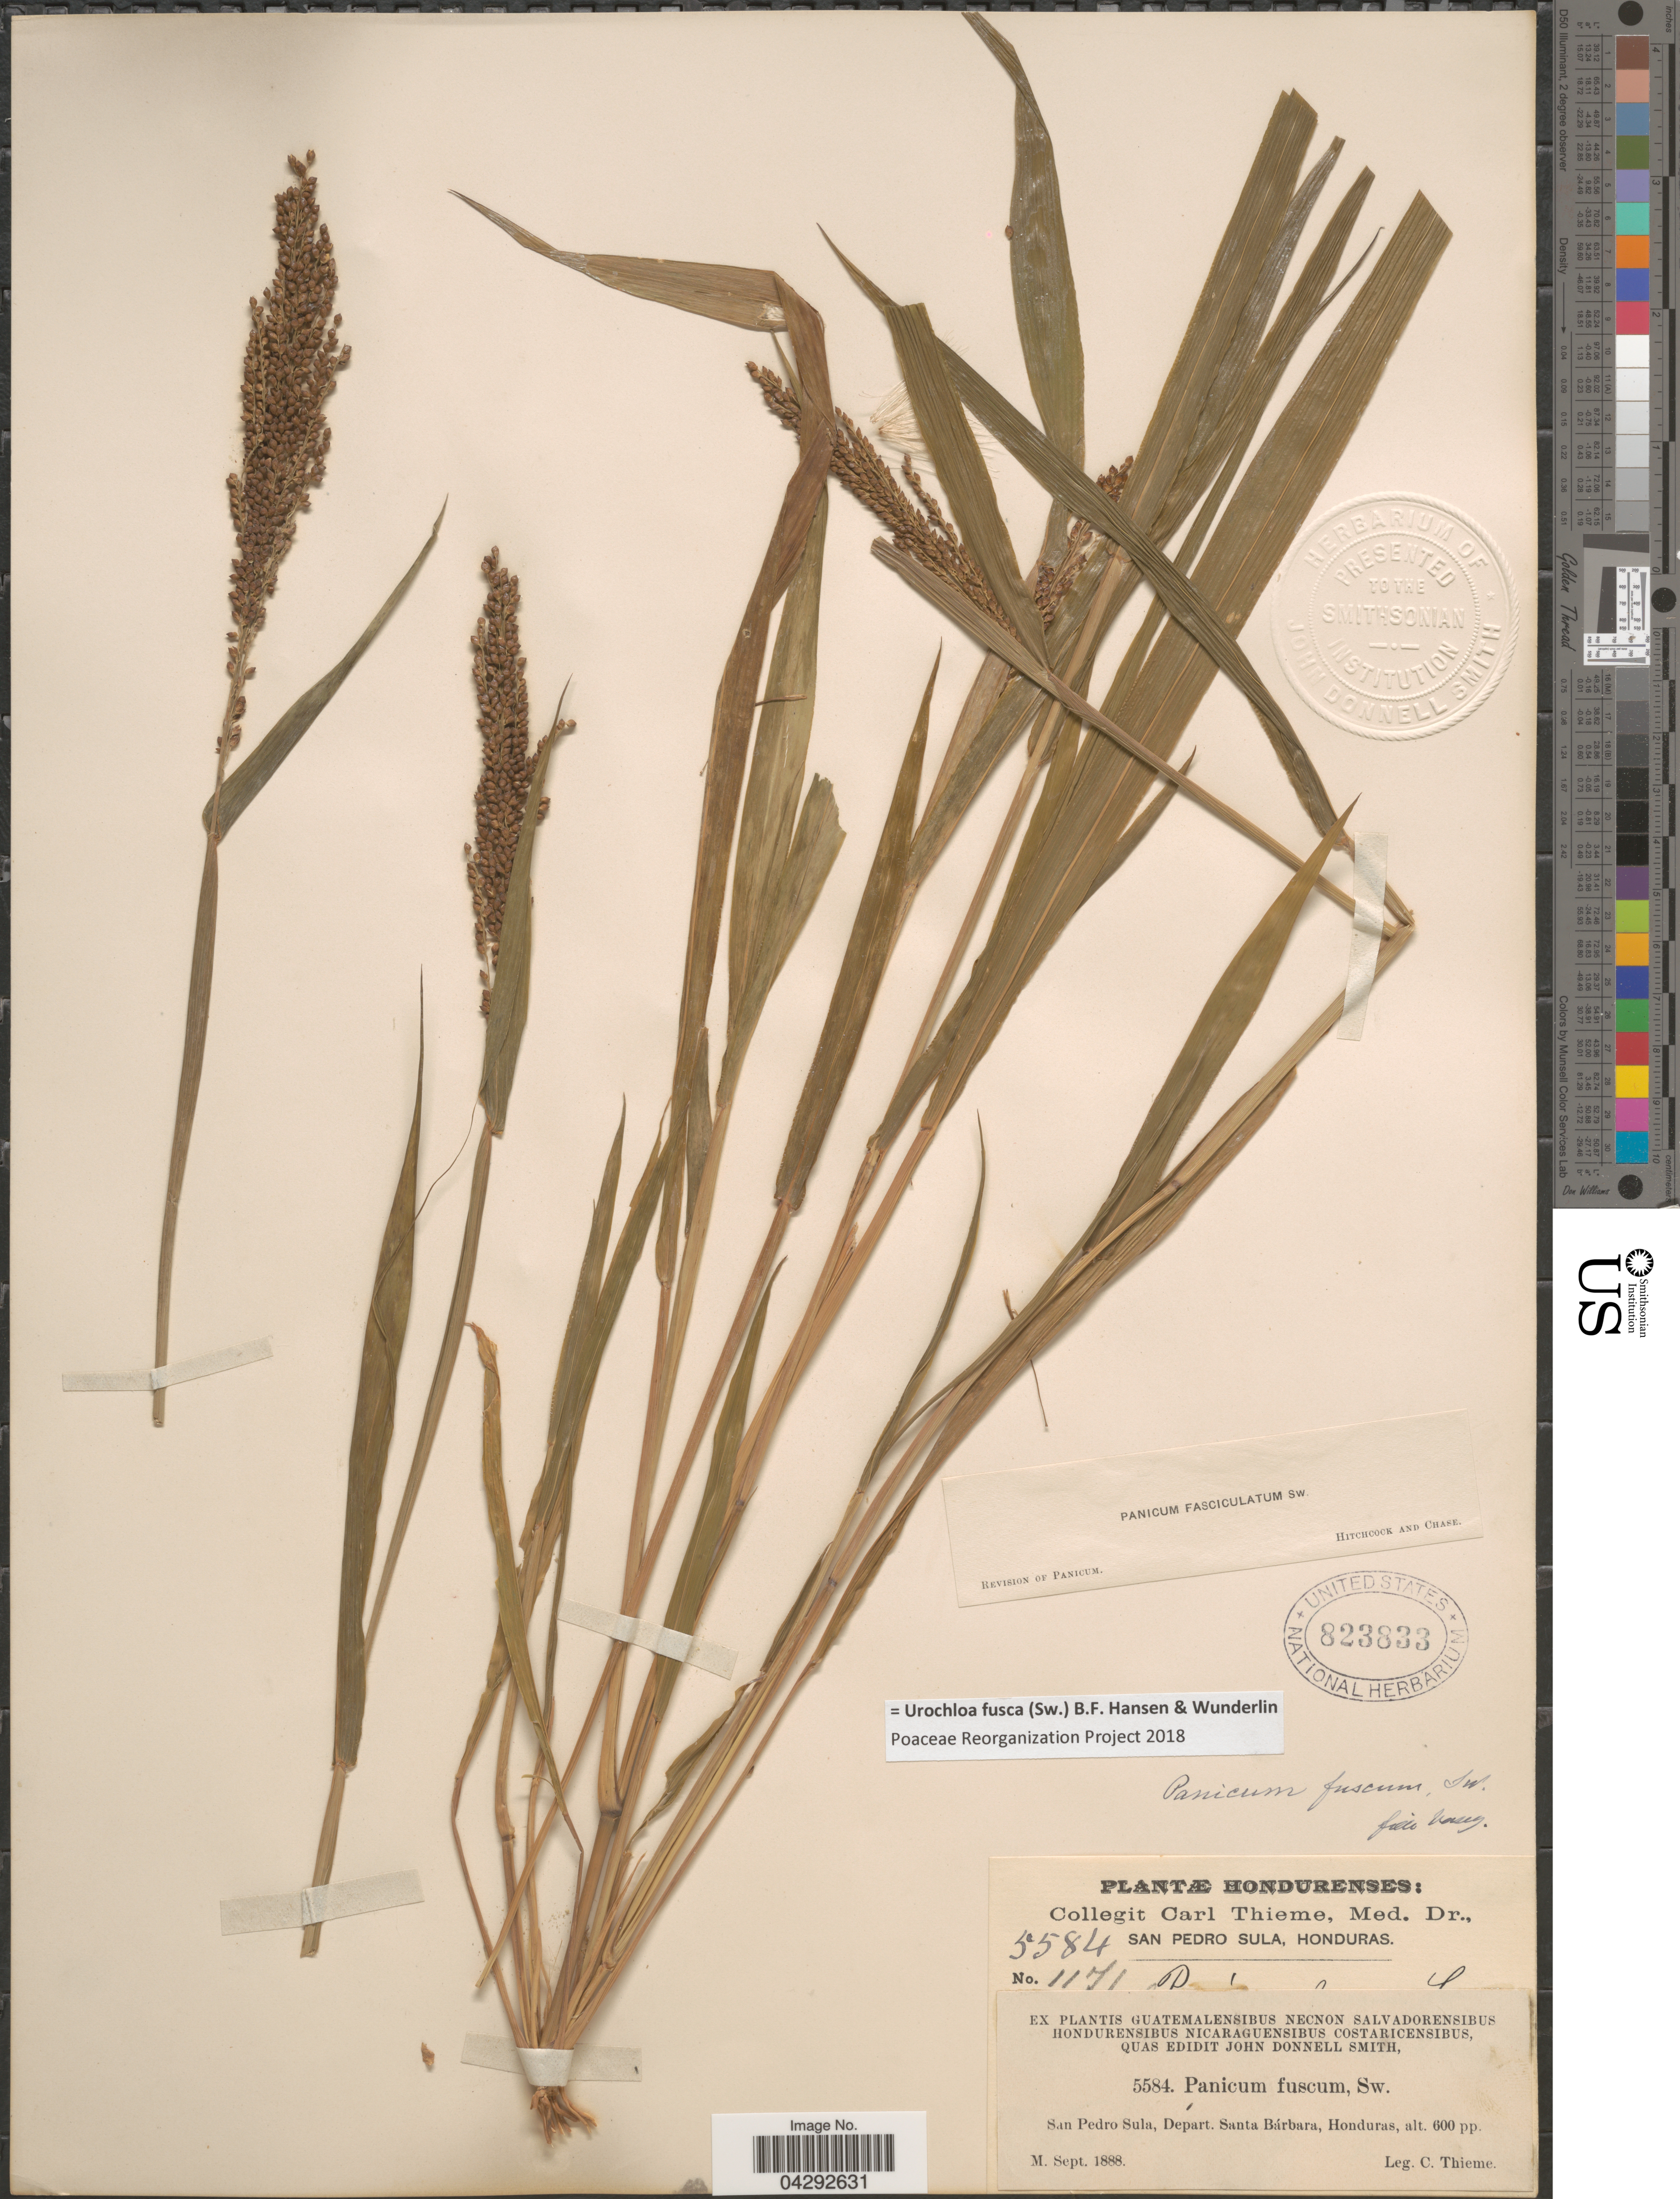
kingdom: Plantae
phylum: Tracheophyta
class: Liliopsida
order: Poales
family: Poaceae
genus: Urochloa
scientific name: Urochloa fusca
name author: (Sw.) B.F. Hansen & Wunderlin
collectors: C. Thieme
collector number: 5584/1171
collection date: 1888-09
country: Honduras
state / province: Santa Barbara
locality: San Pedro Sula, Depart. Santa Bárbara.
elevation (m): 183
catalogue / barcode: US 823833